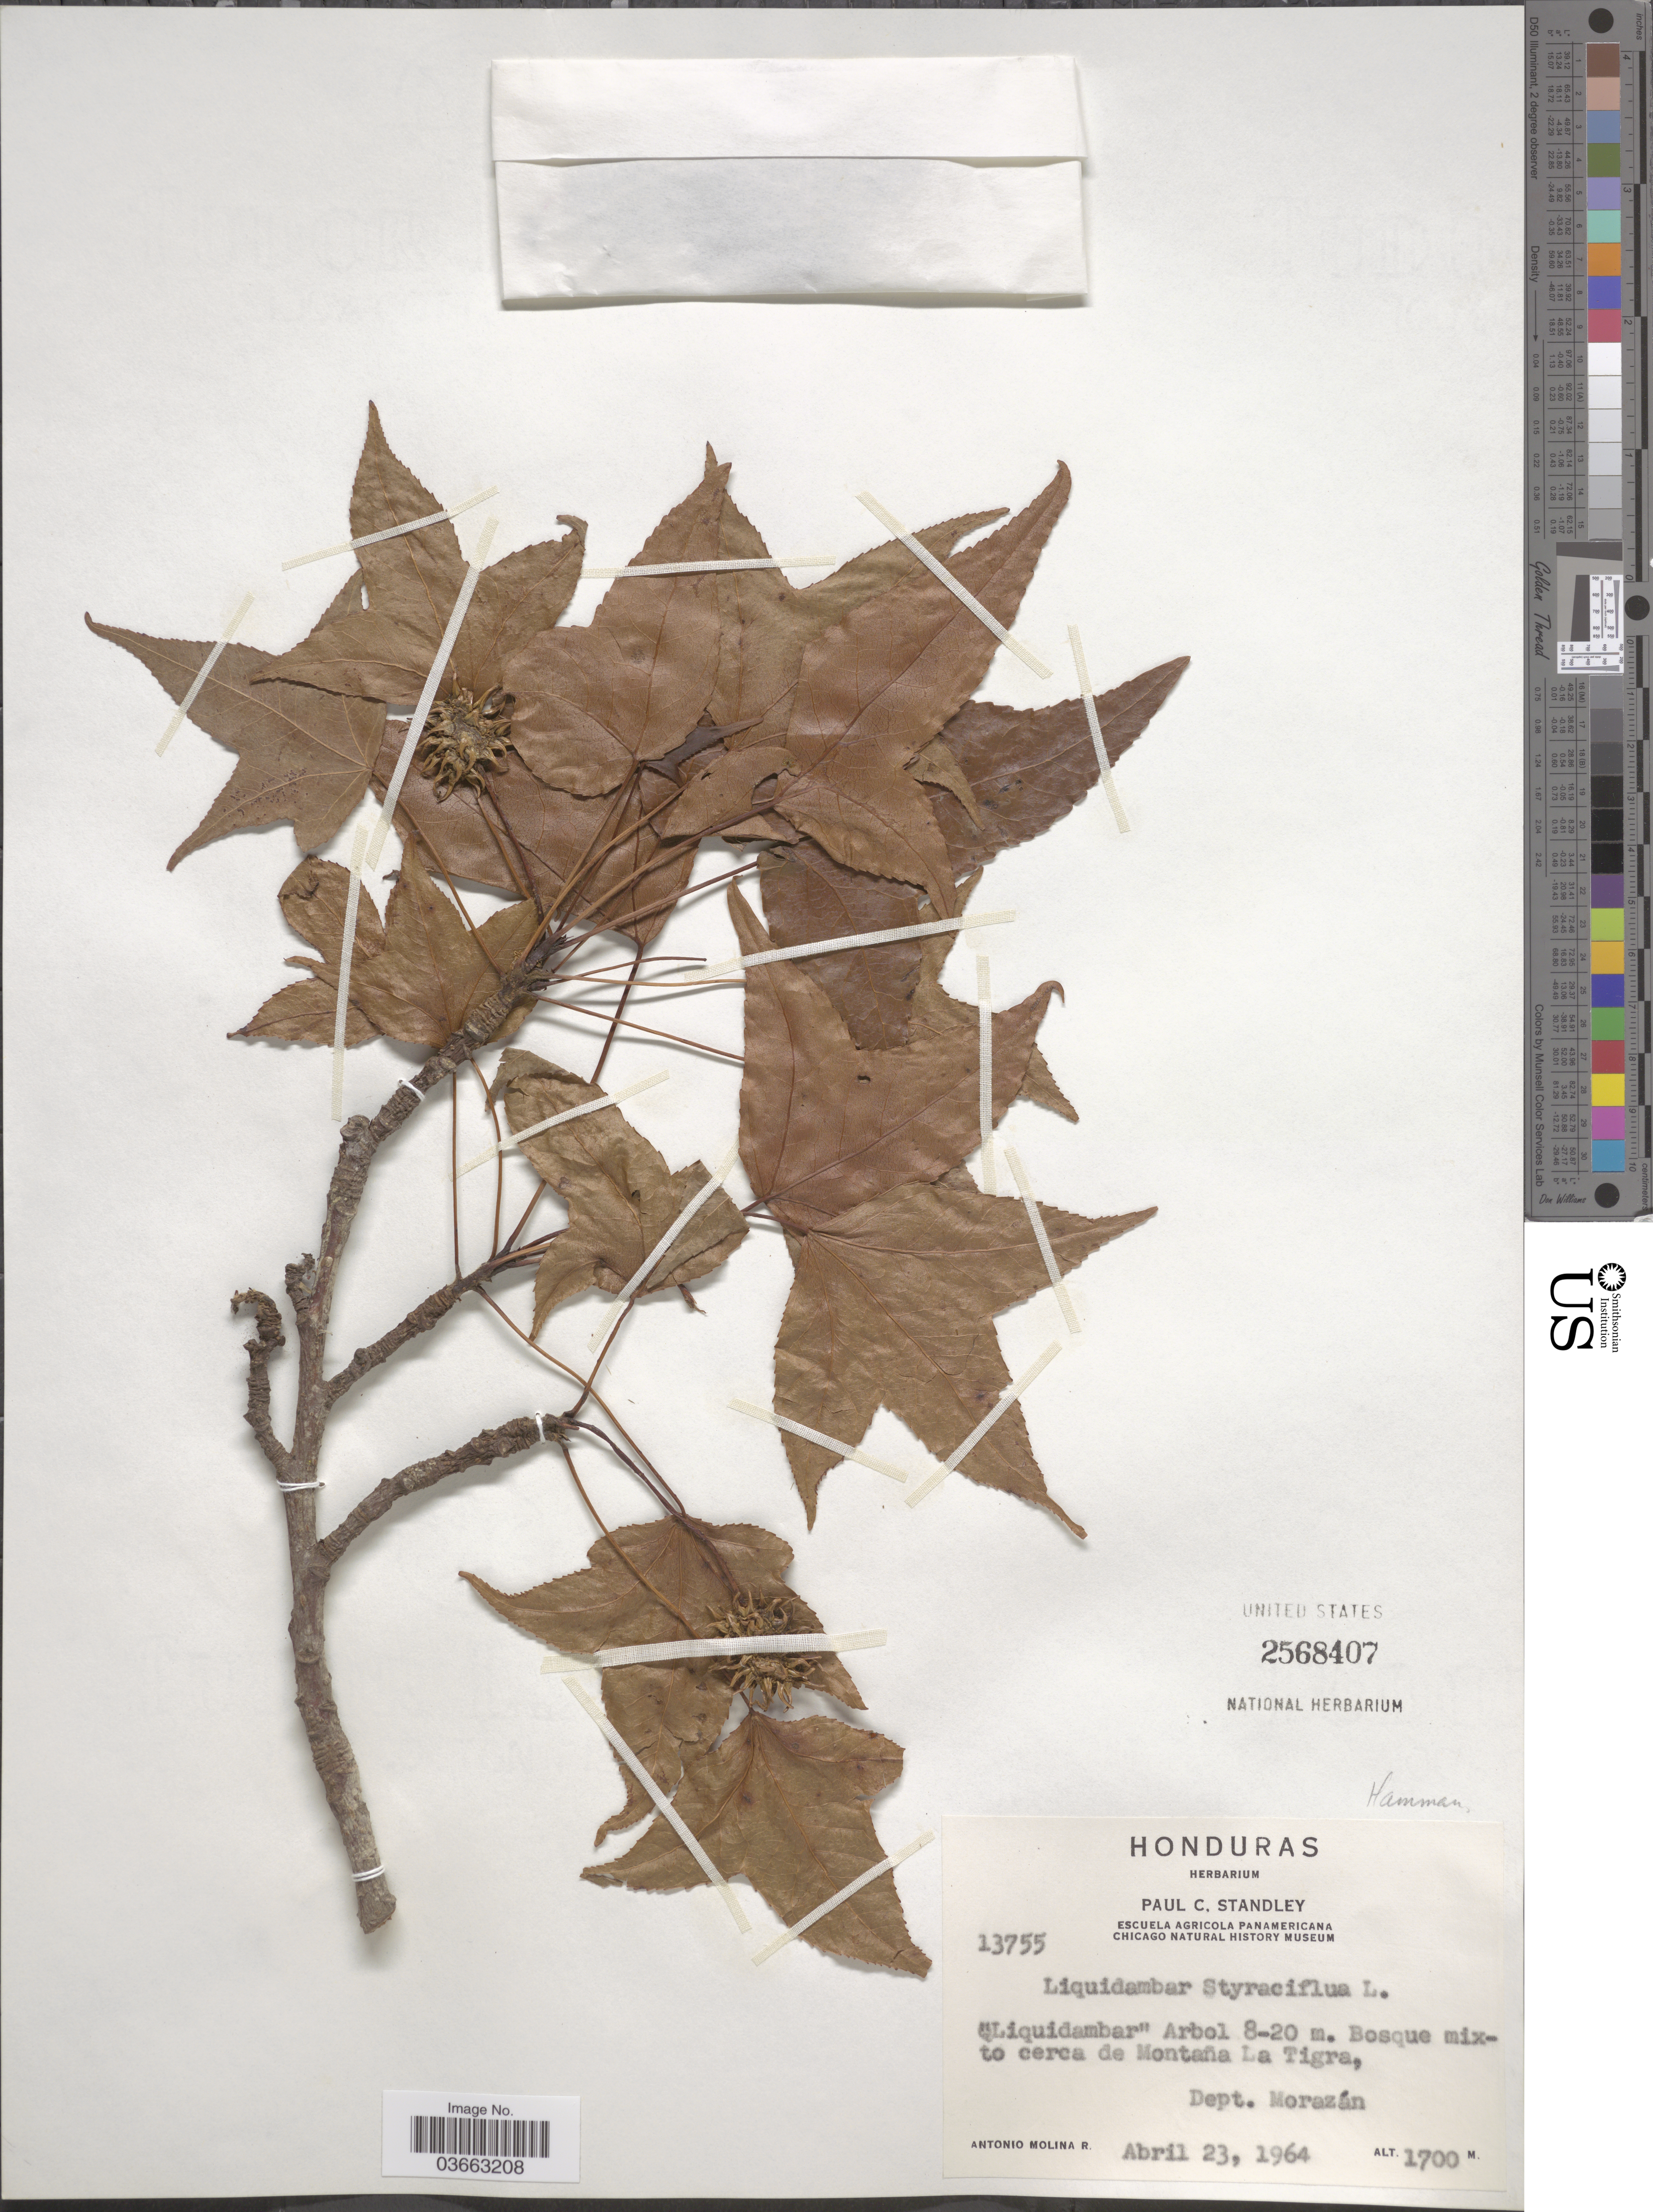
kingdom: Plantae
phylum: Tracheophyta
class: Magnoliopsida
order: Saxifragales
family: Altingiaceae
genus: Liquidambar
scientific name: Liquidambar styraciflua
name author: L.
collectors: A. Molina R.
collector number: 13755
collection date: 1964-04-23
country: Honduras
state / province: Fco. Morazán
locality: Cerca de Montaña La Tigra, Dept. Morazán.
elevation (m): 1700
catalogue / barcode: US 2568407